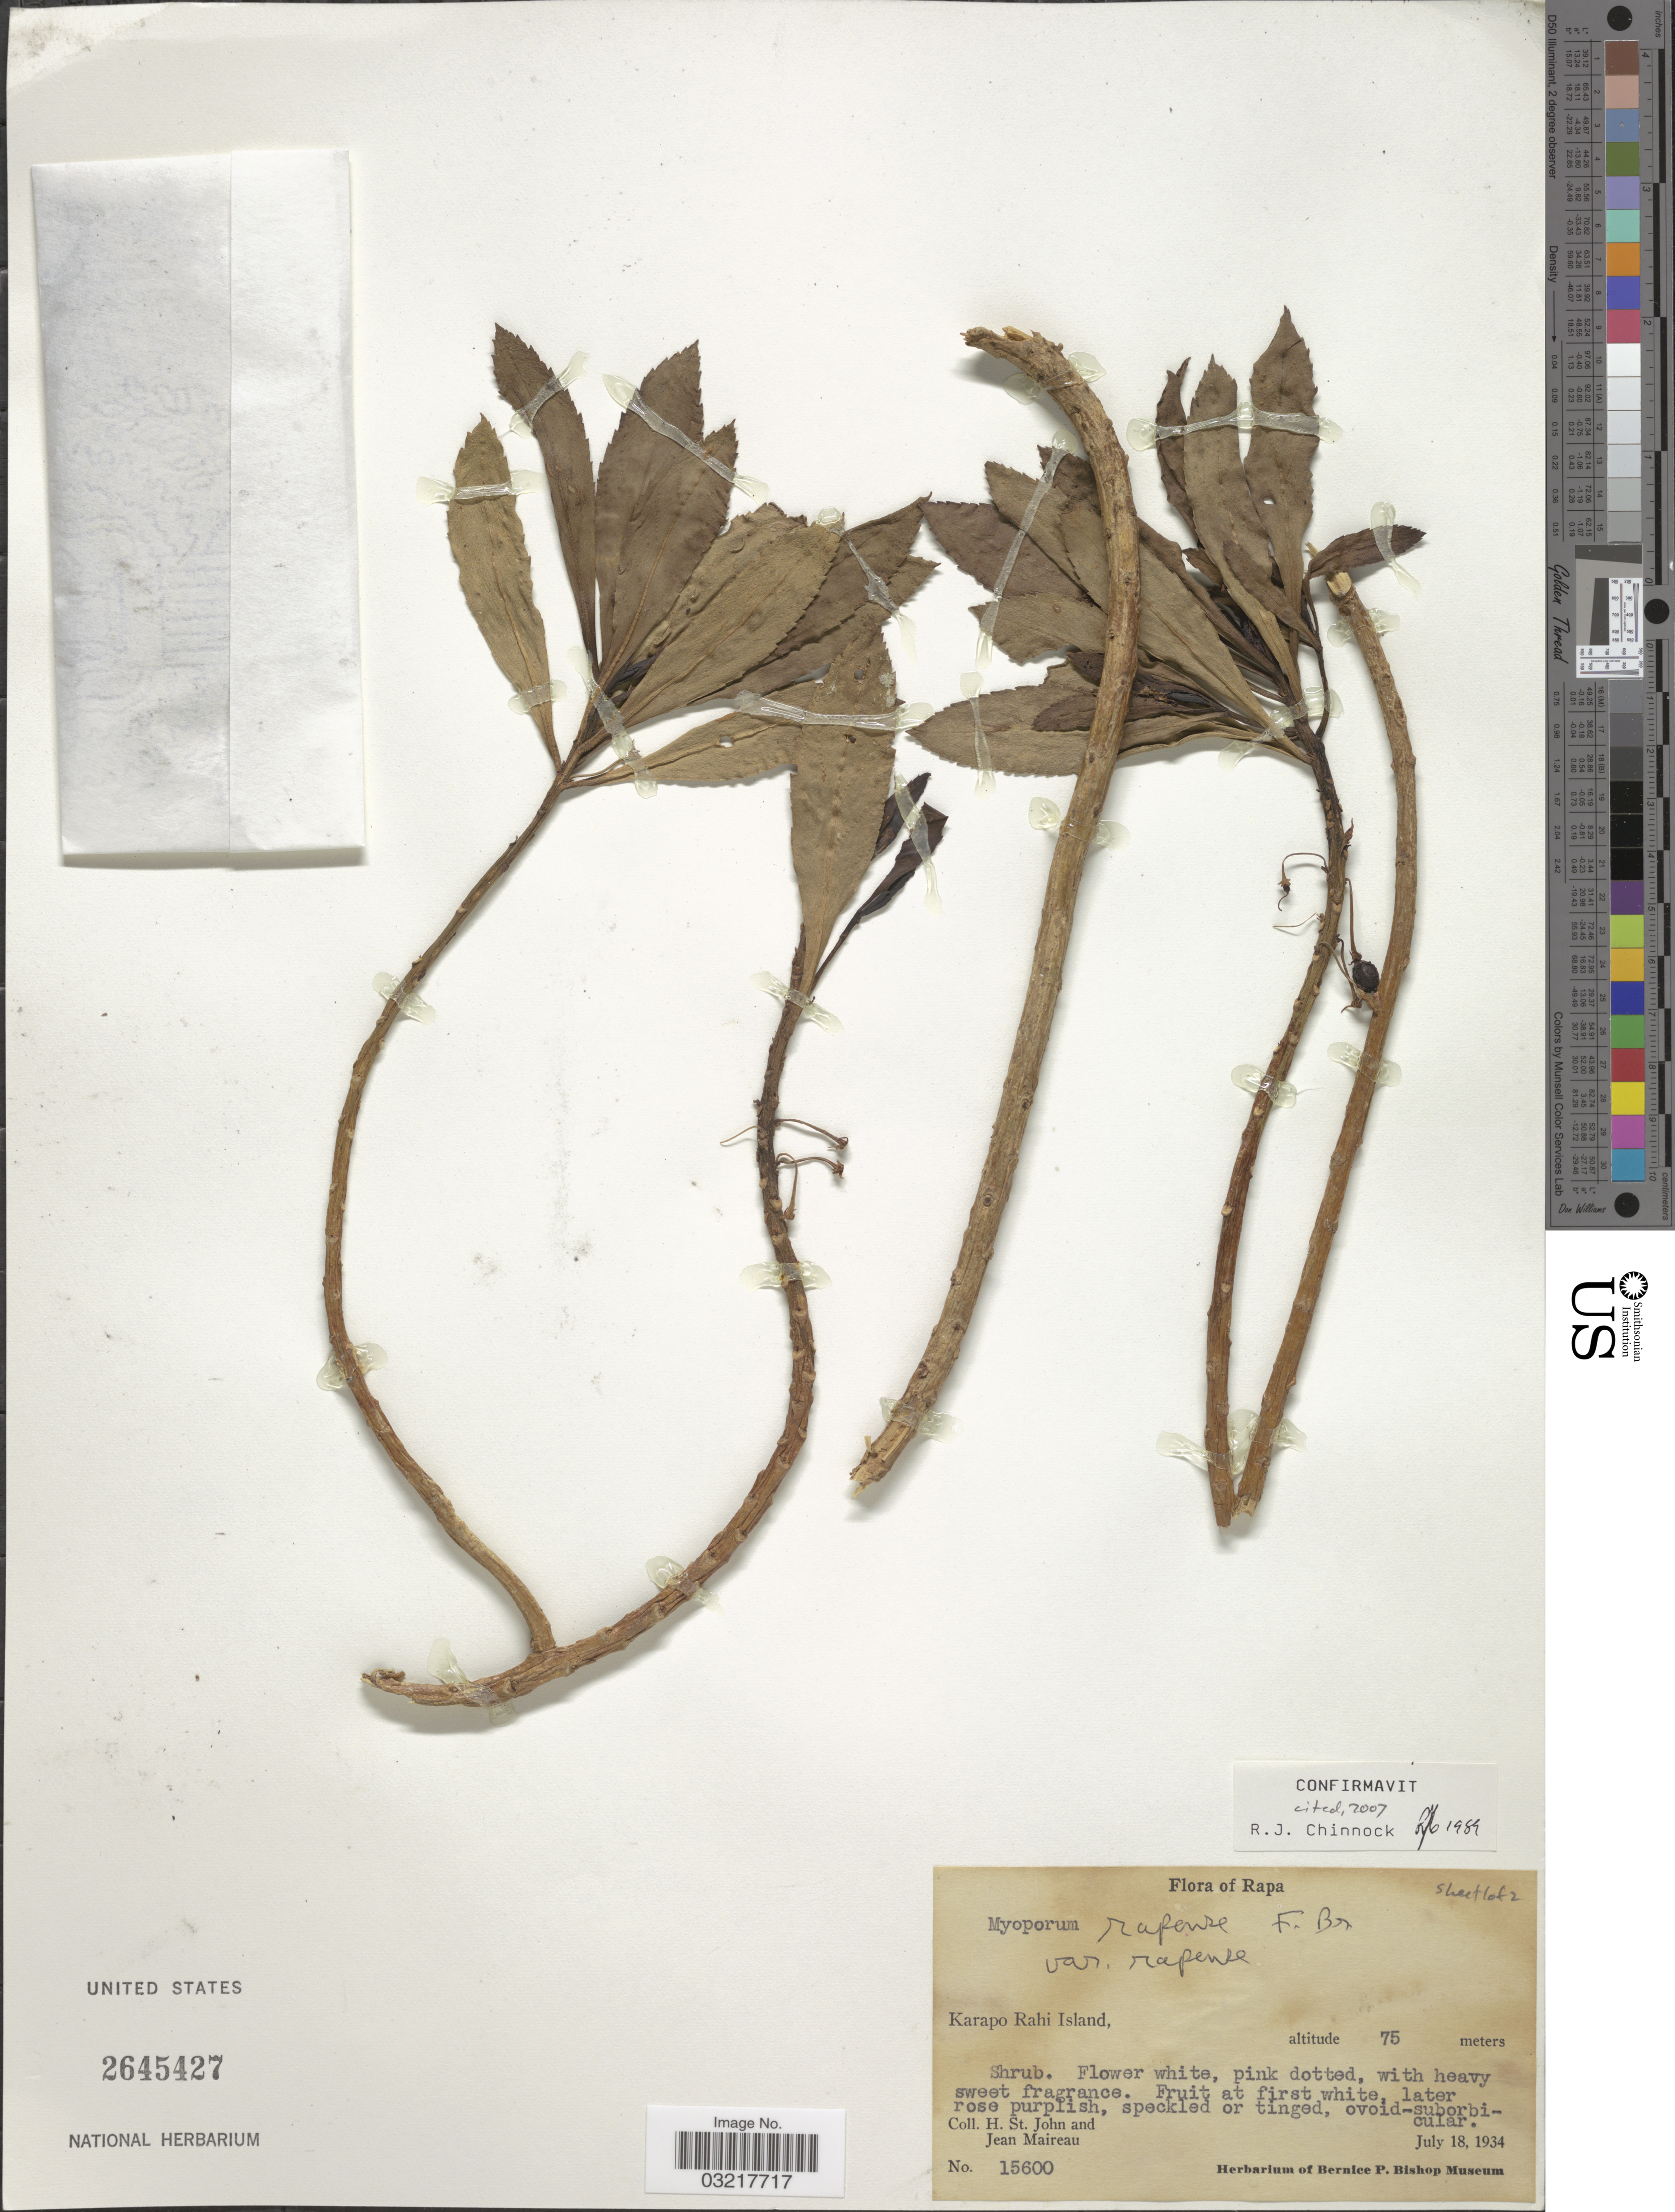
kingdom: Plantae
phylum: Tracheophyta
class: Magnoliopsida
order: Lamiales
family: Scrophulariaceae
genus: Myoporum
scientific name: Myoporum rapense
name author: F. Br.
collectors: H. St. John & J. Maireau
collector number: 15600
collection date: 1934-07-18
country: French Polynesia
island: Rapa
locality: Rapa. Karapo Rahi Island.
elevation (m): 75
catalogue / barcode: US 2645427